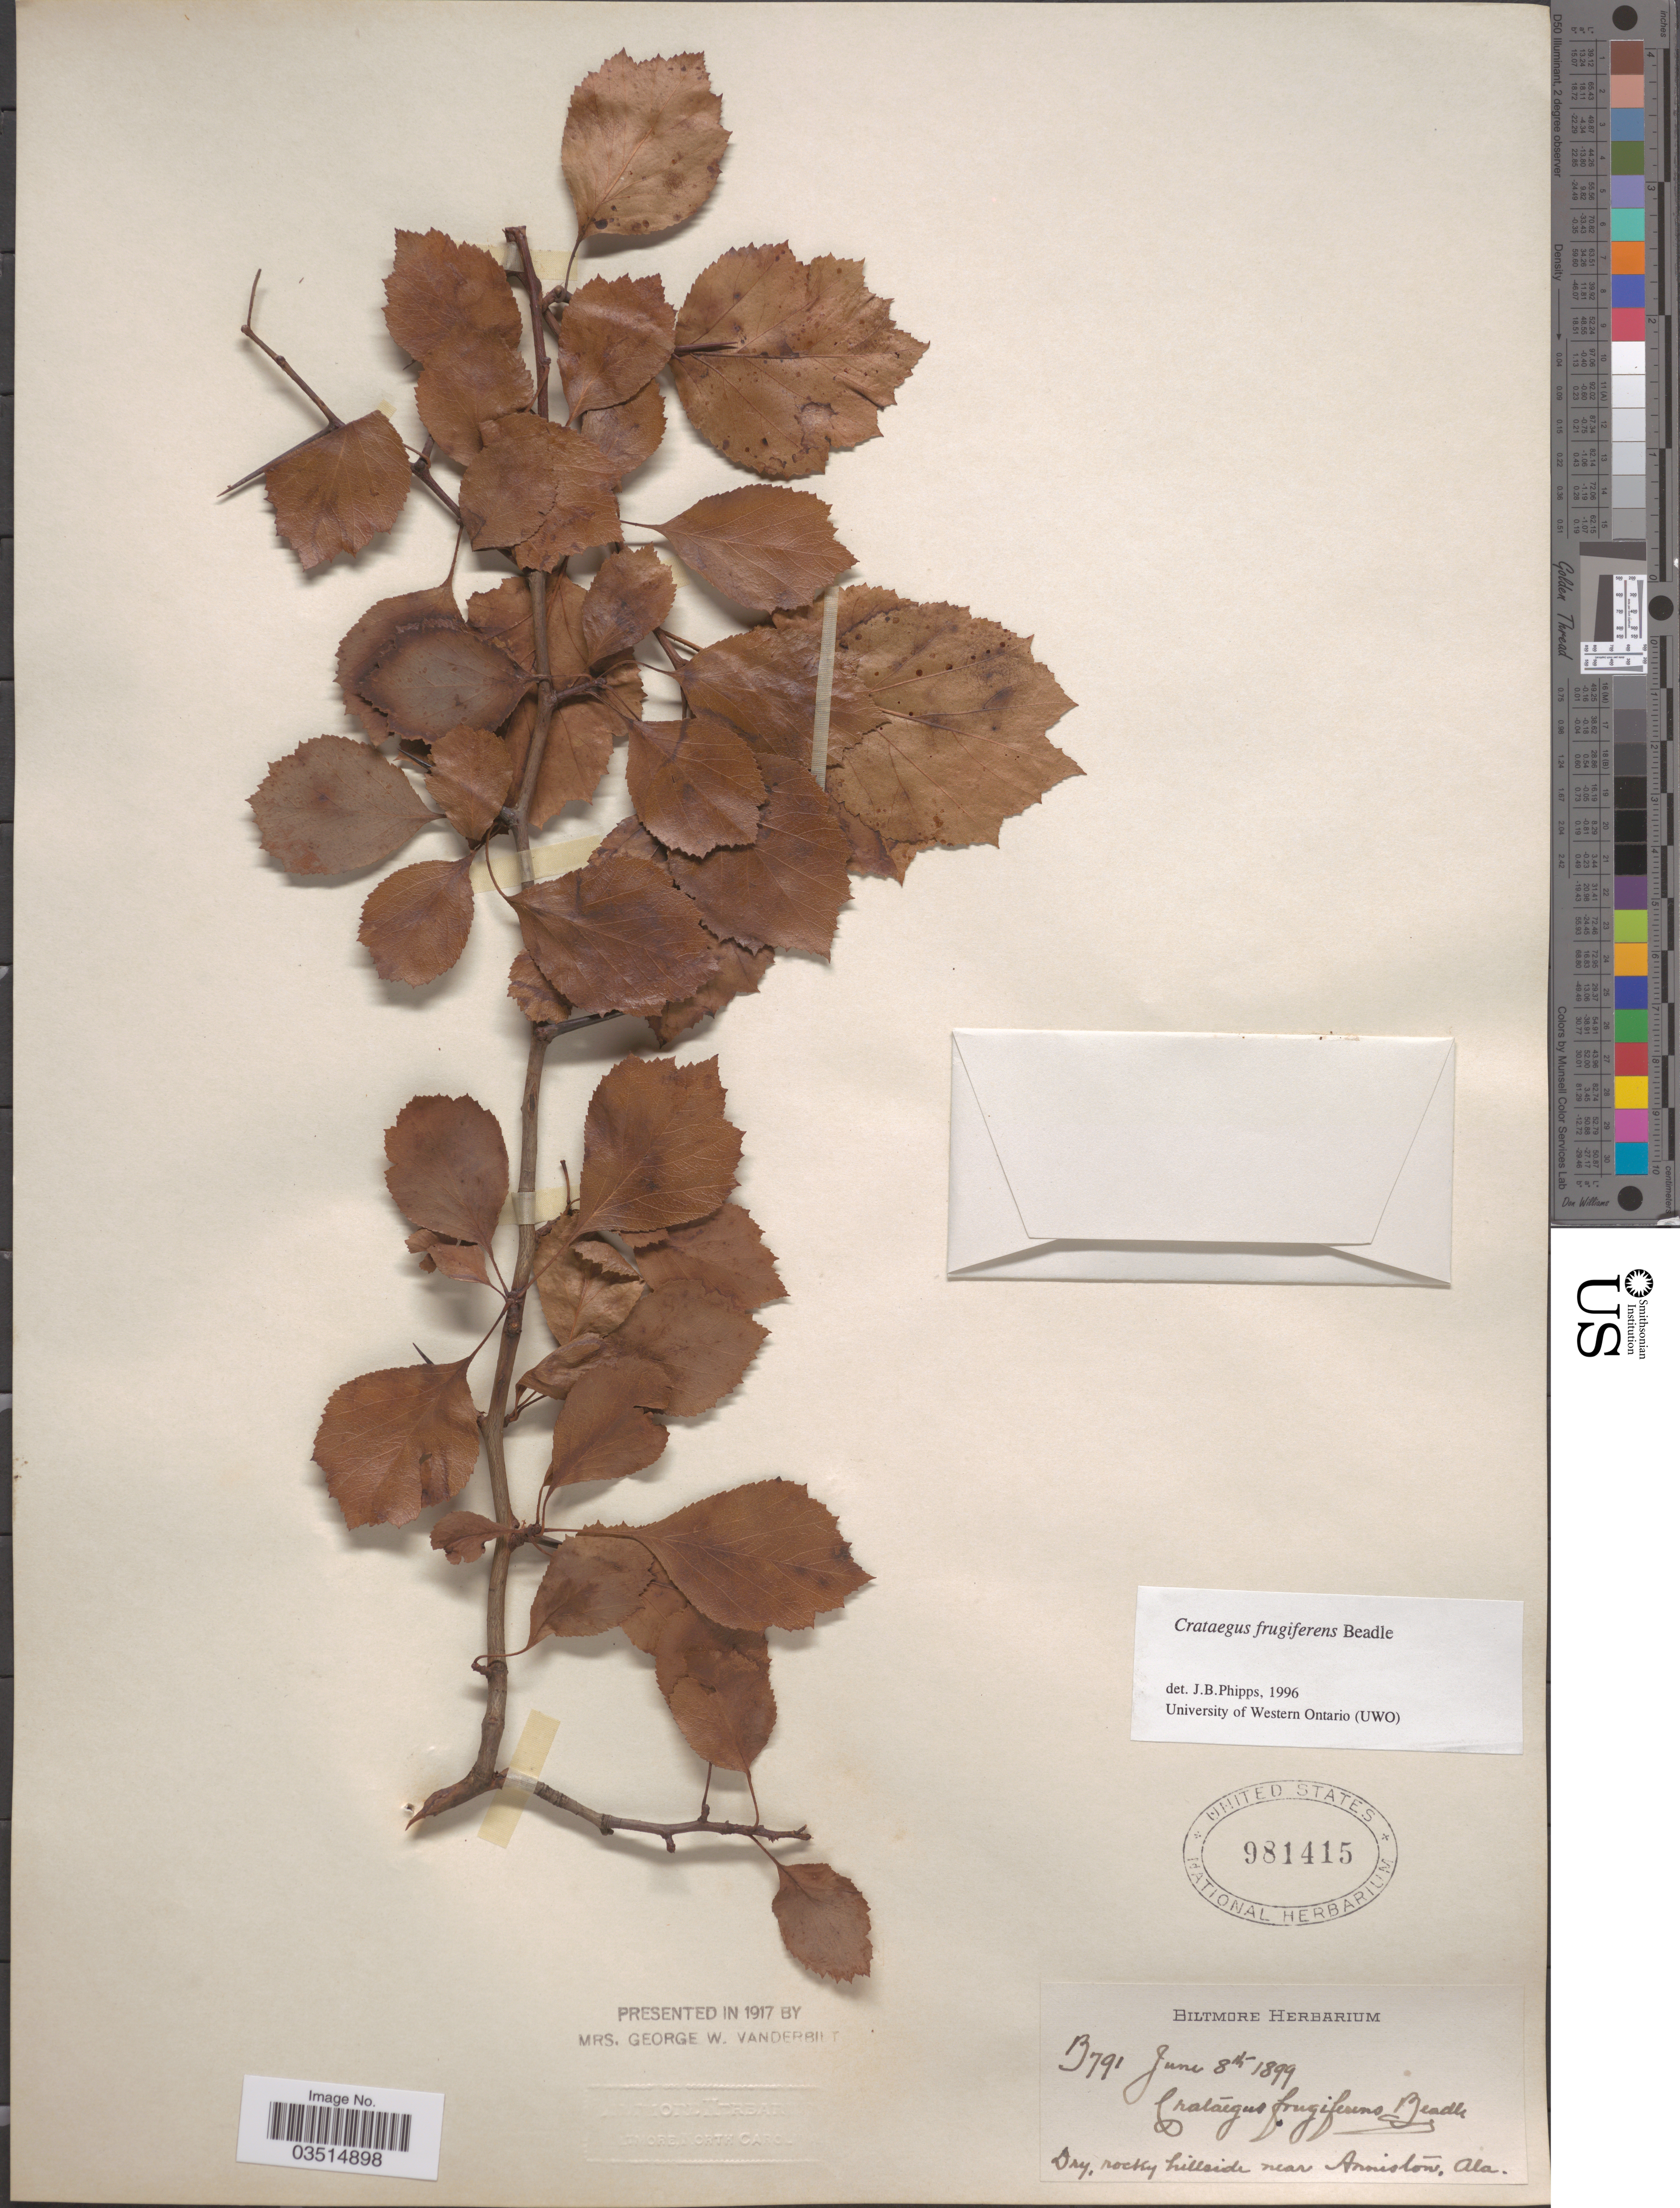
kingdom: Plantae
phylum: Tracheophyta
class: Magnoliopsida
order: Rosales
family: Rosaceae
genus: Crataegus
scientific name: Crataegus frugiferens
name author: Beadle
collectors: ex herb. Biltmore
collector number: B791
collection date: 1899-06-08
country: United States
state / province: Alabama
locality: Dry, rocky hillside near Anniston.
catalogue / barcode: US 981415